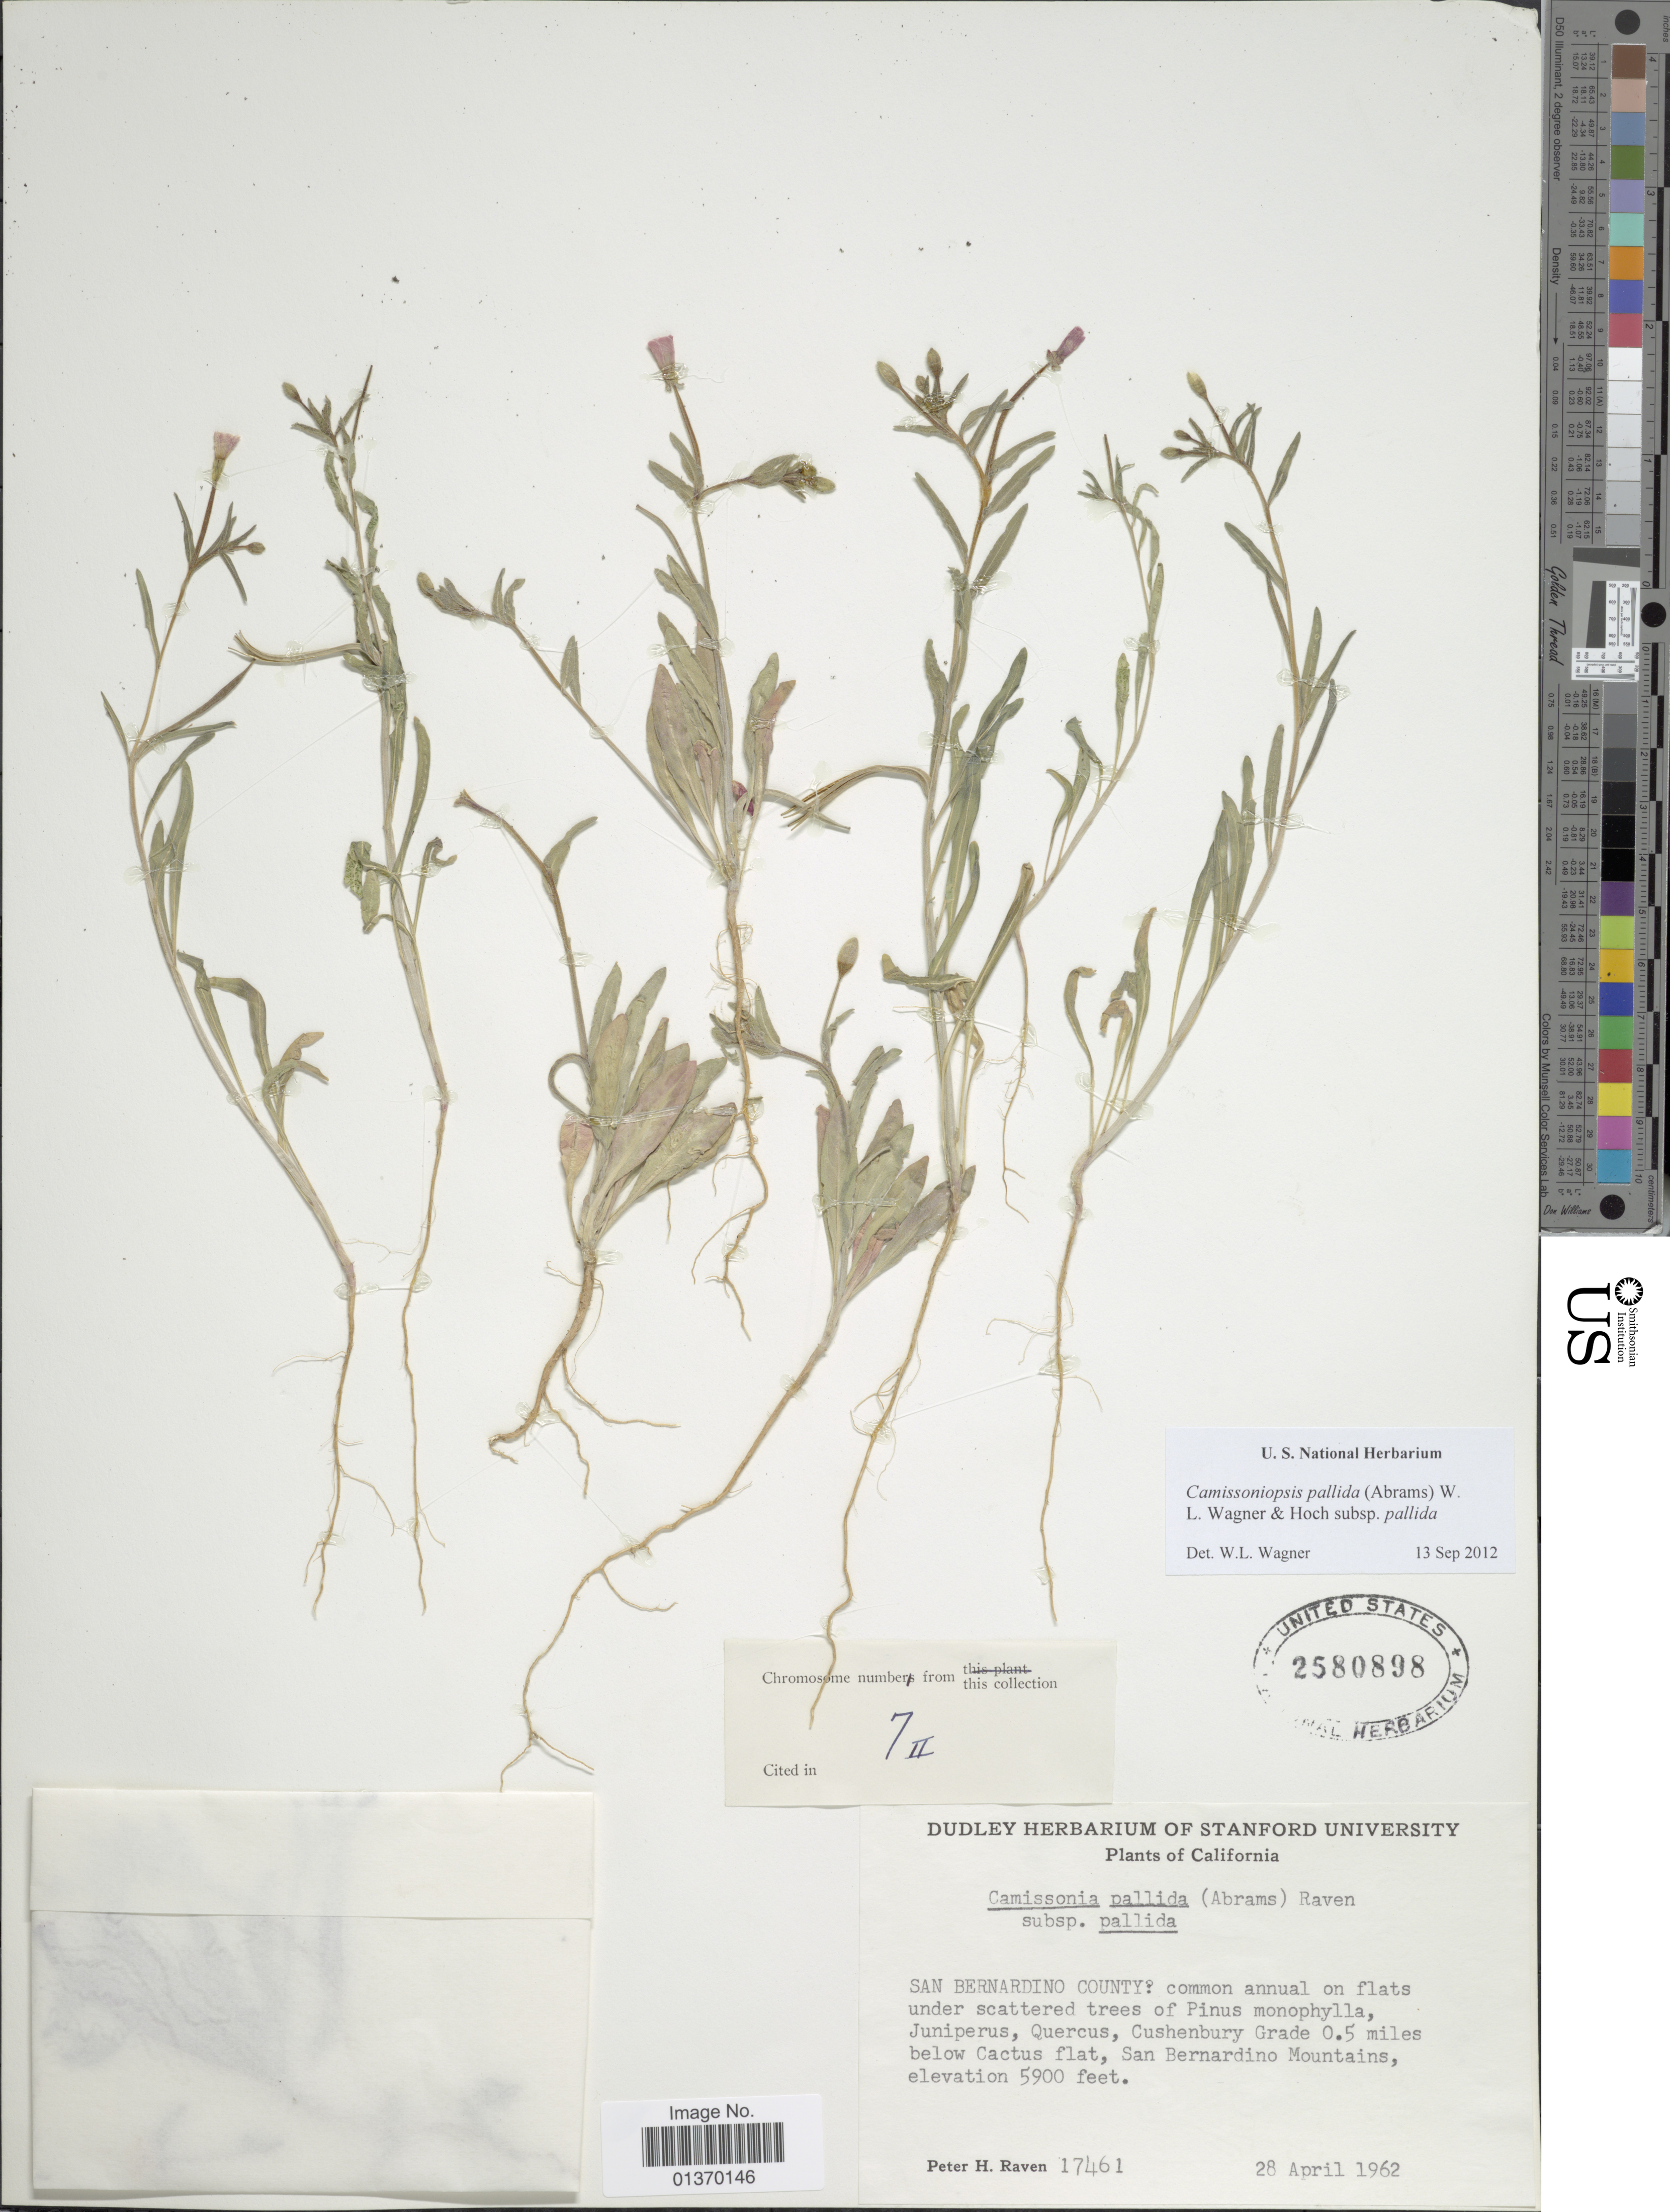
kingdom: Plantae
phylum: Tracheophyta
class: Magnoliopsida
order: Myrtales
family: Onagraceae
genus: Camissoniopsis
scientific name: Camissoniopsis pallida subsp. pallida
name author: (Abrams) W.L. Wagner & Hoch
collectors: P. H. Raven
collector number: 17461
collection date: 1962-04-28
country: United States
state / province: California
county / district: San Bernardino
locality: San Bernardino County: 0.5 miles below Cactus Flat, San Bernardino Mountains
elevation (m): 1798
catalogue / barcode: US 2580898